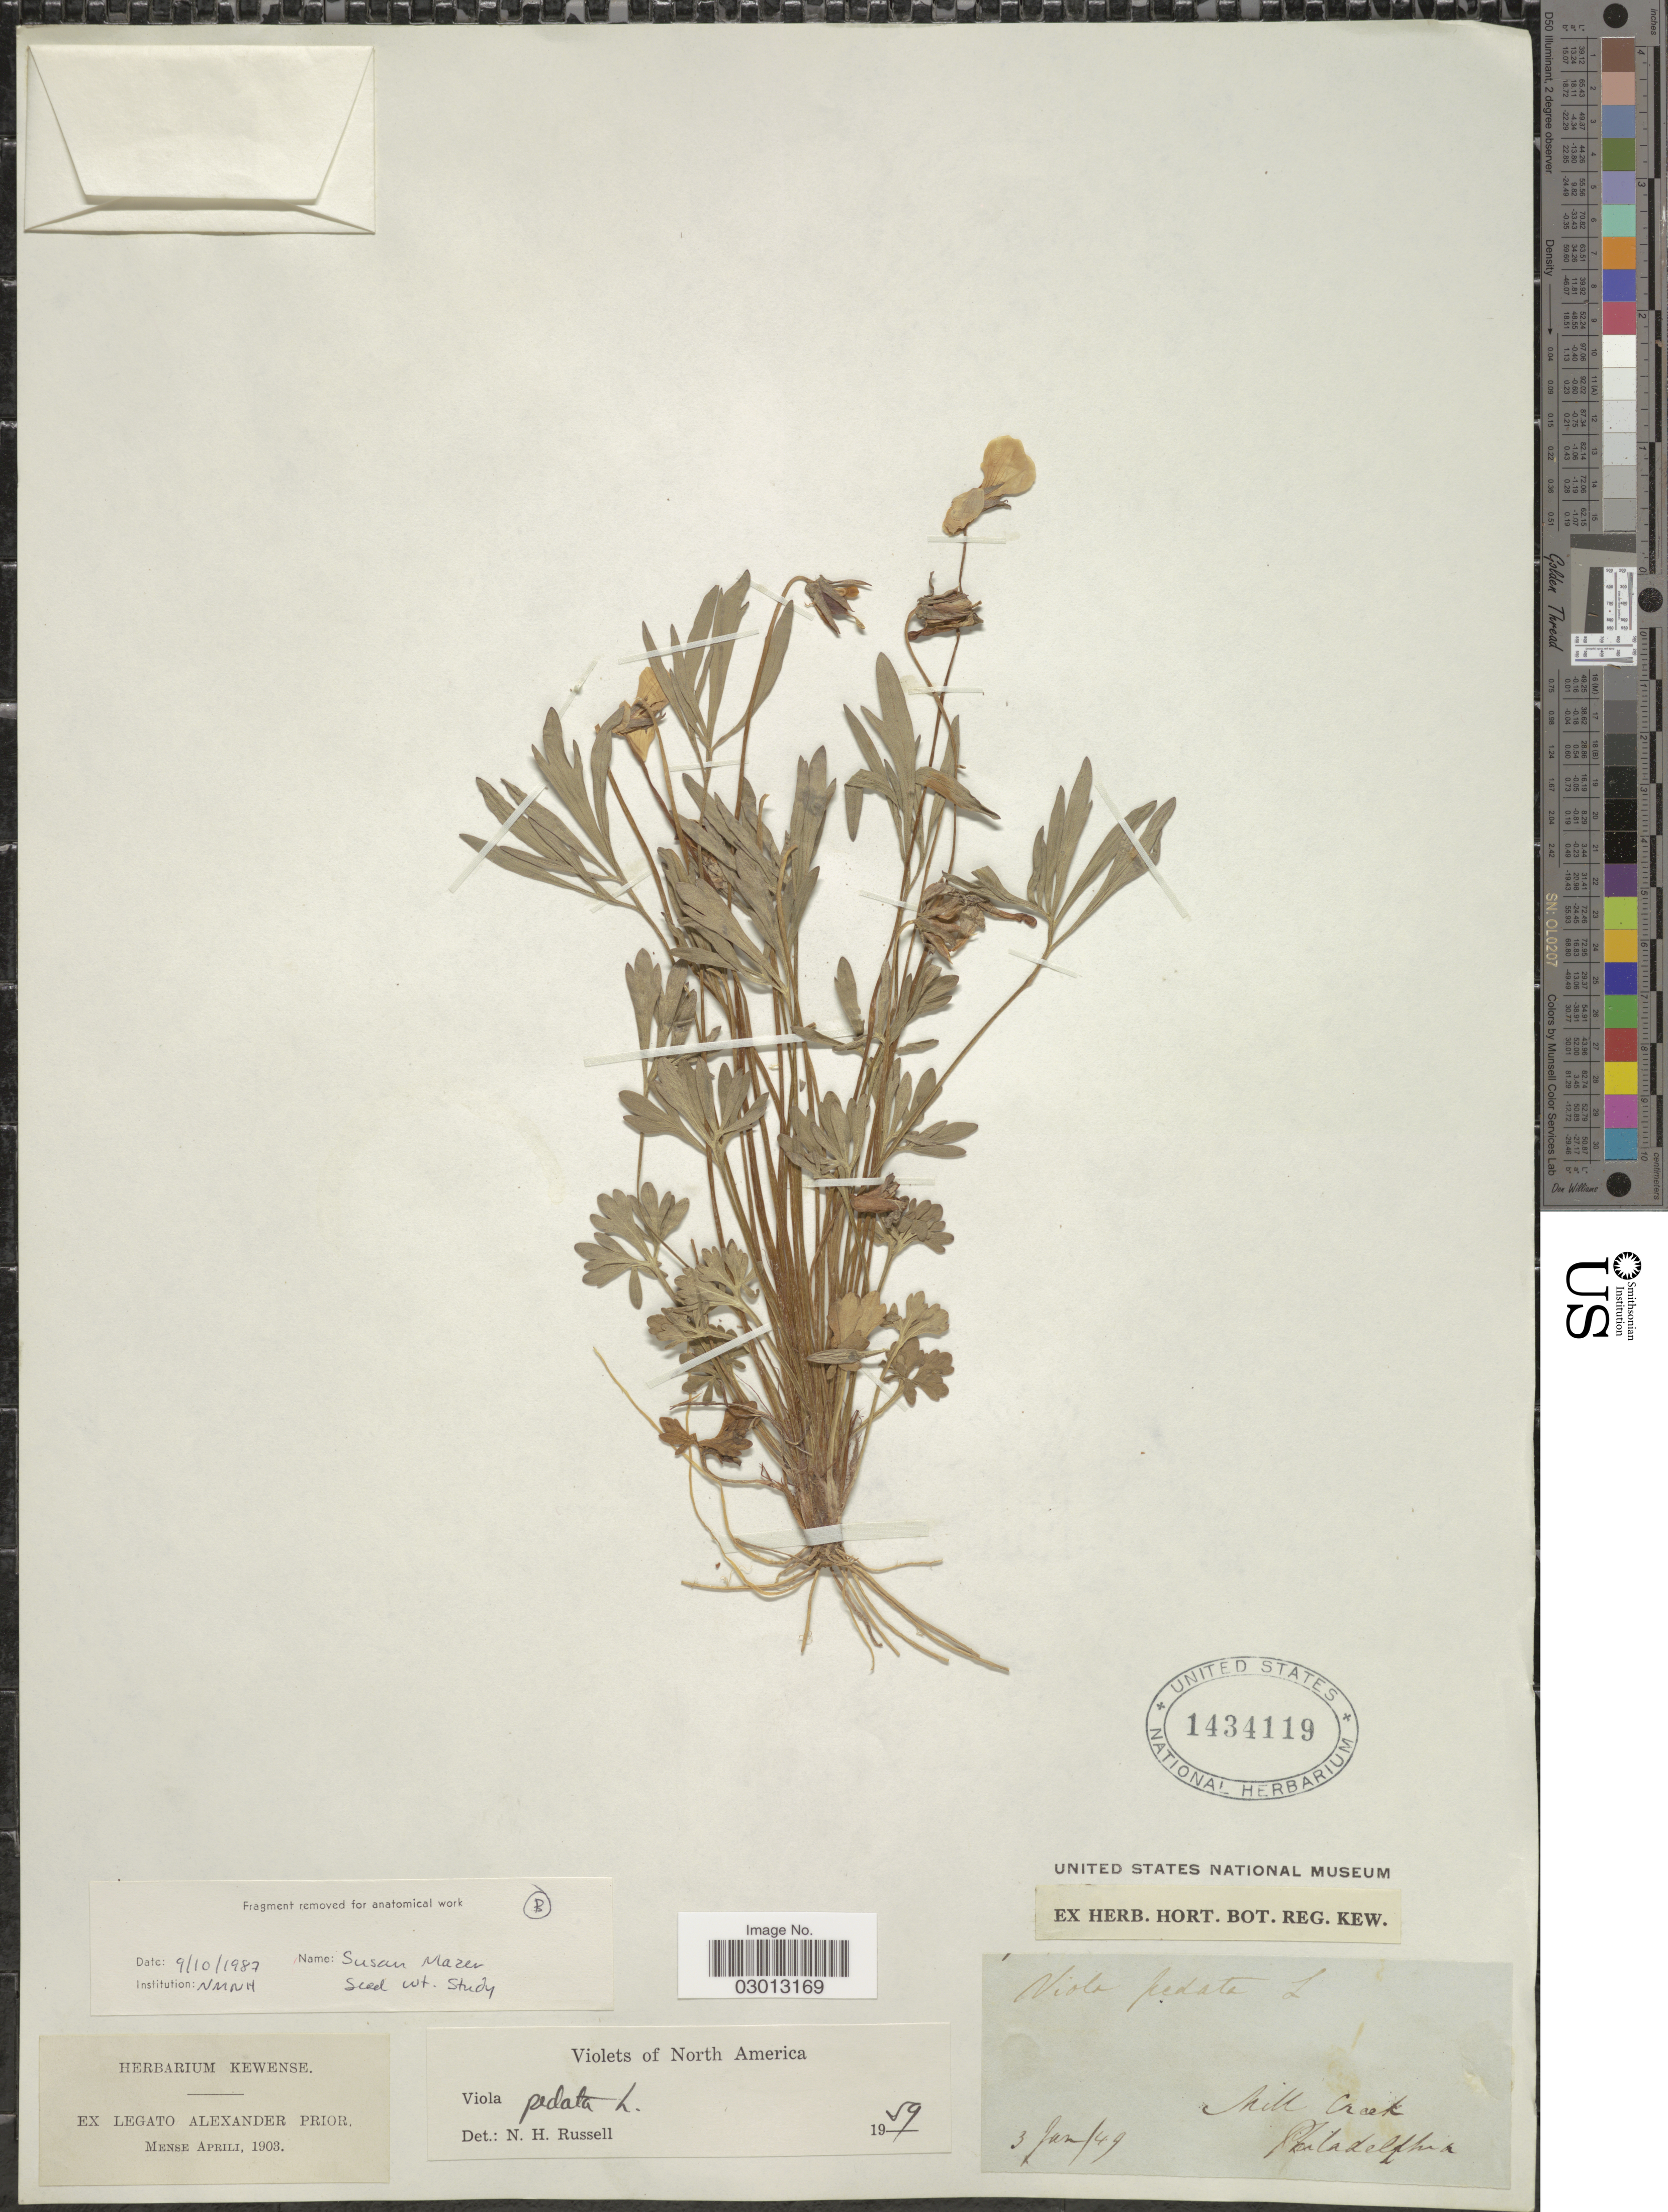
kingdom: Plantae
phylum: Tracheophyta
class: Magnoliopsida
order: Malpighiales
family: Violaceae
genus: Viola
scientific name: Viola pedata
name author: L.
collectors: Ex herb. Hort. Bot. Reg. Kew.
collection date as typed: Transcribed d/m/y: 3/1/49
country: United States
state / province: Pennsylvania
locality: Mill Creek. Philadelphia.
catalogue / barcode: US 1434119